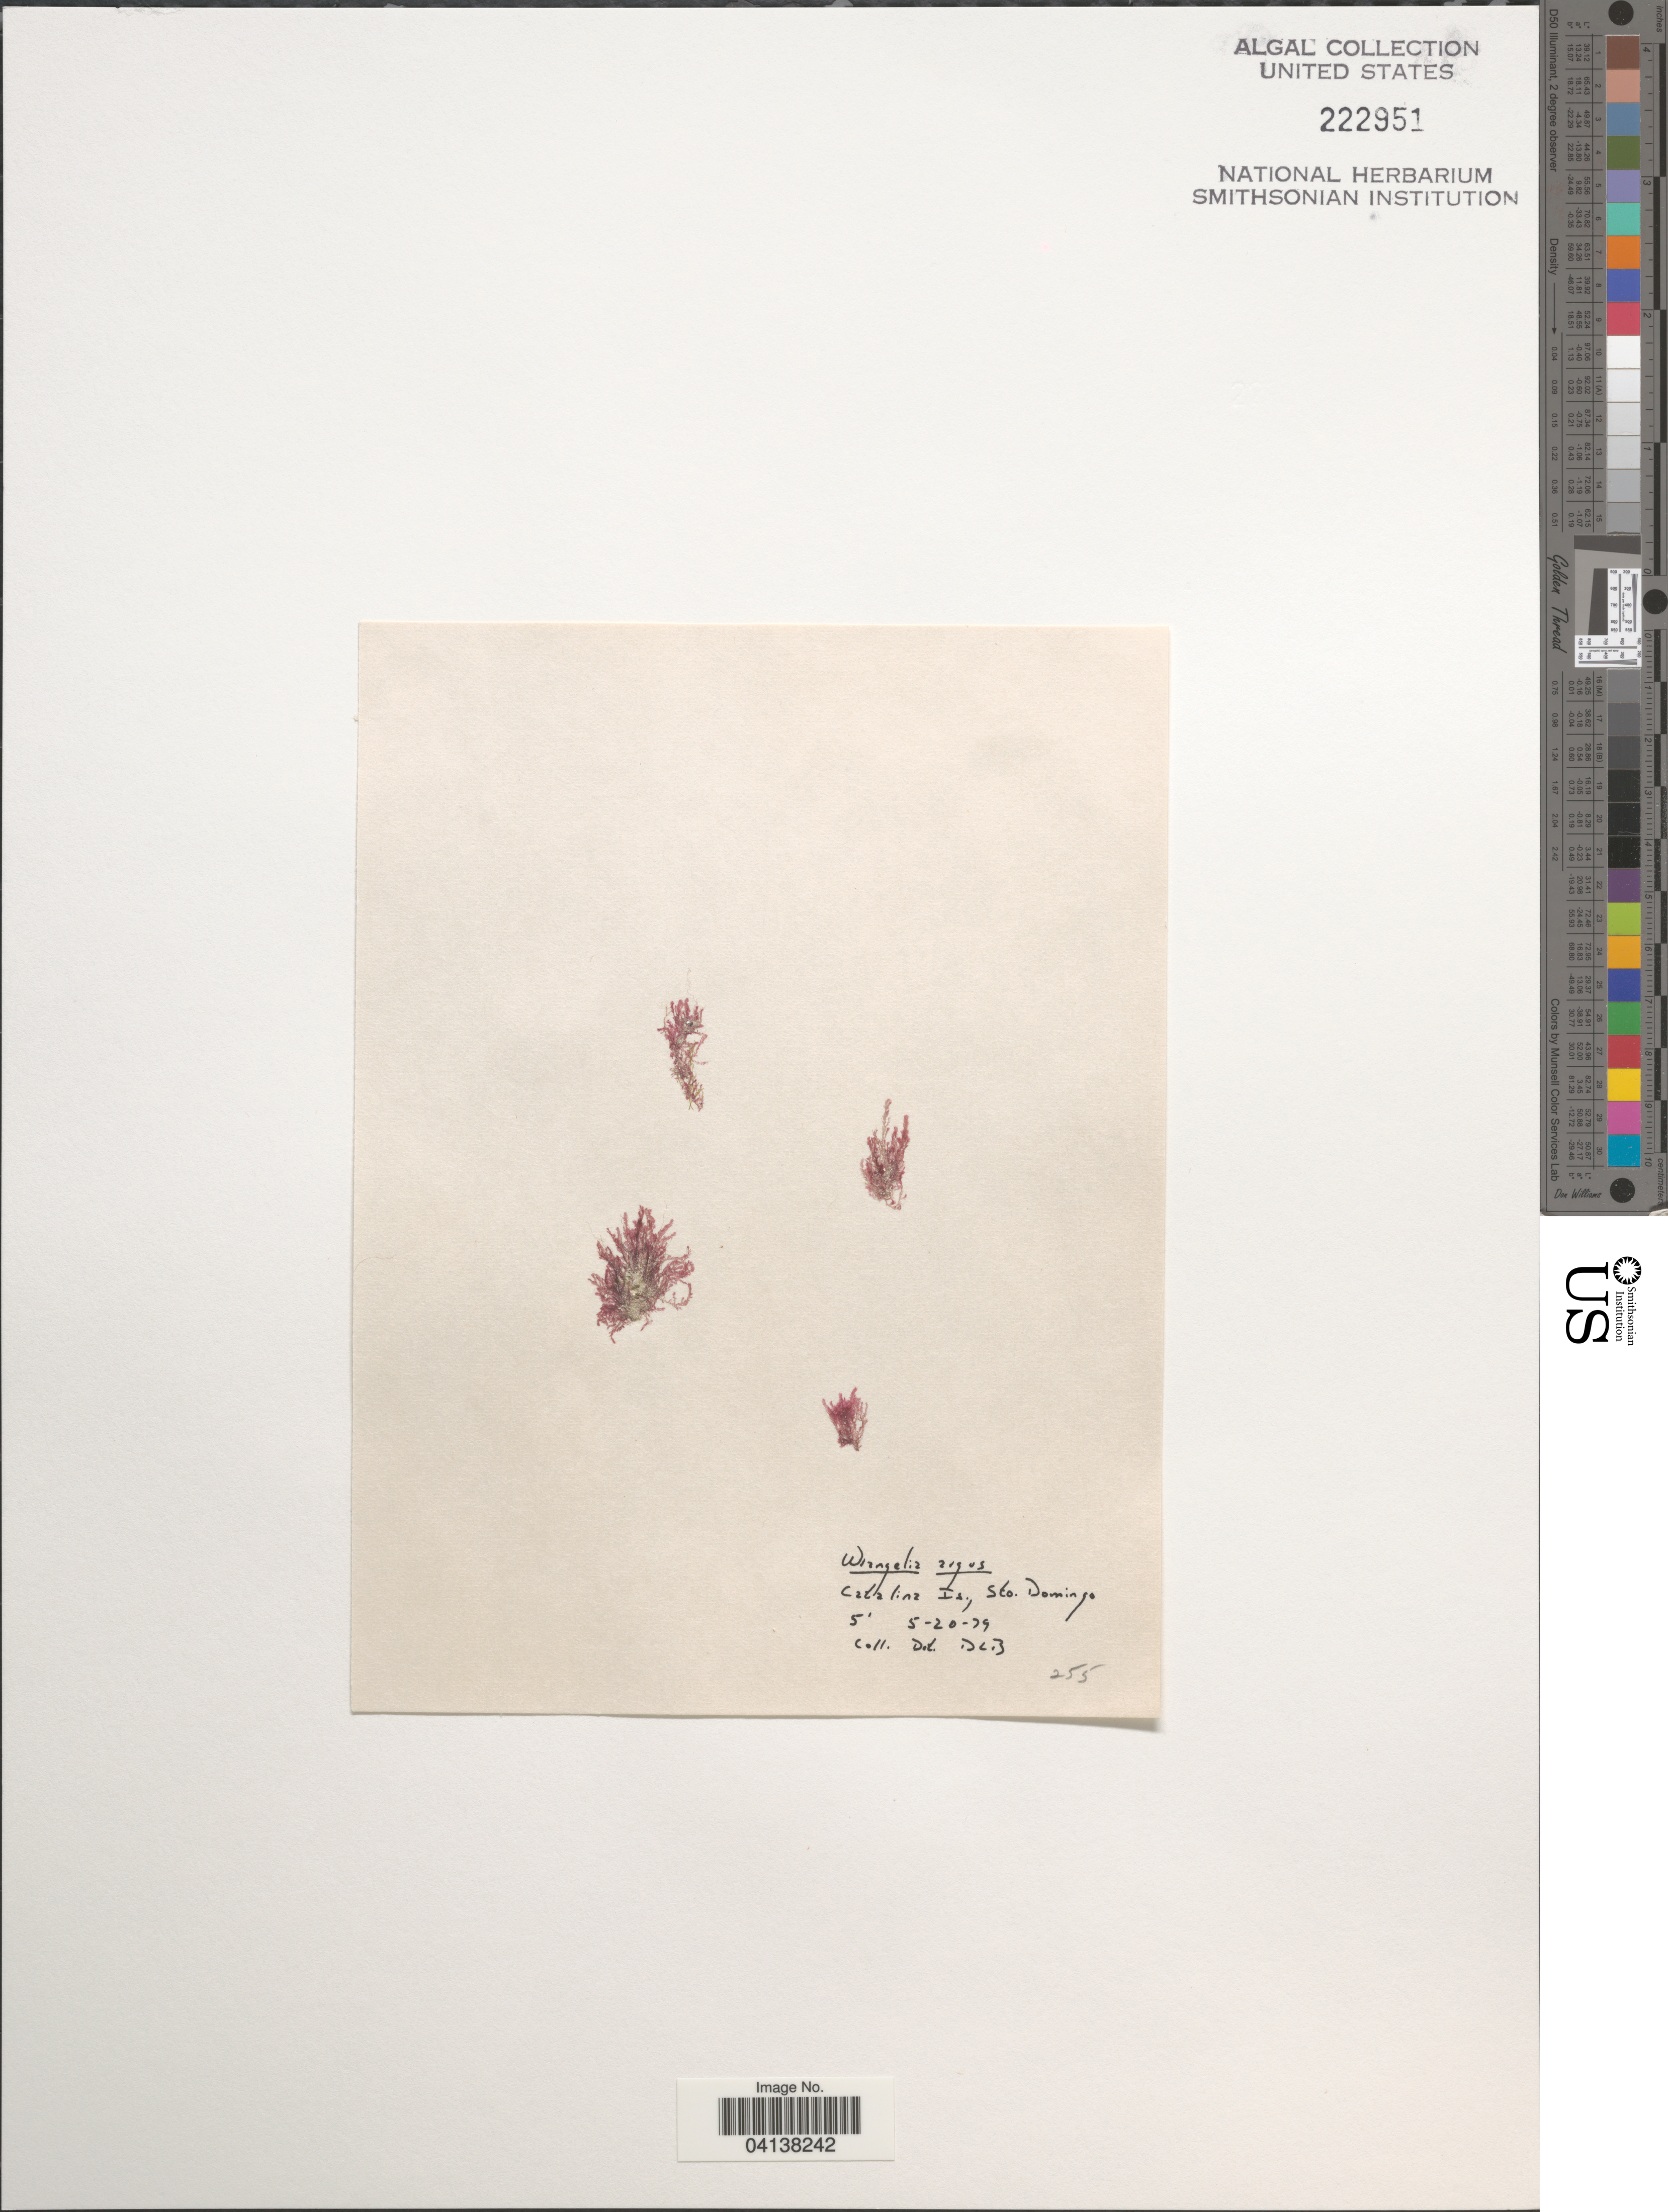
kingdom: Plantae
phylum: Rhodophyta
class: Florideophyceae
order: Ceramiales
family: Wrangeliaceae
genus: Wrangelia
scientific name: Wrangelia argus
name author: (Mont.) Mont.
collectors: D. L. B.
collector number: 255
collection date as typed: Transcribed d/m/y: 20/5/79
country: Dominican Republic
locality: Catalina Is., Sto. Domingo.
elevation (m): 2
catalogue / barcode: US 222951